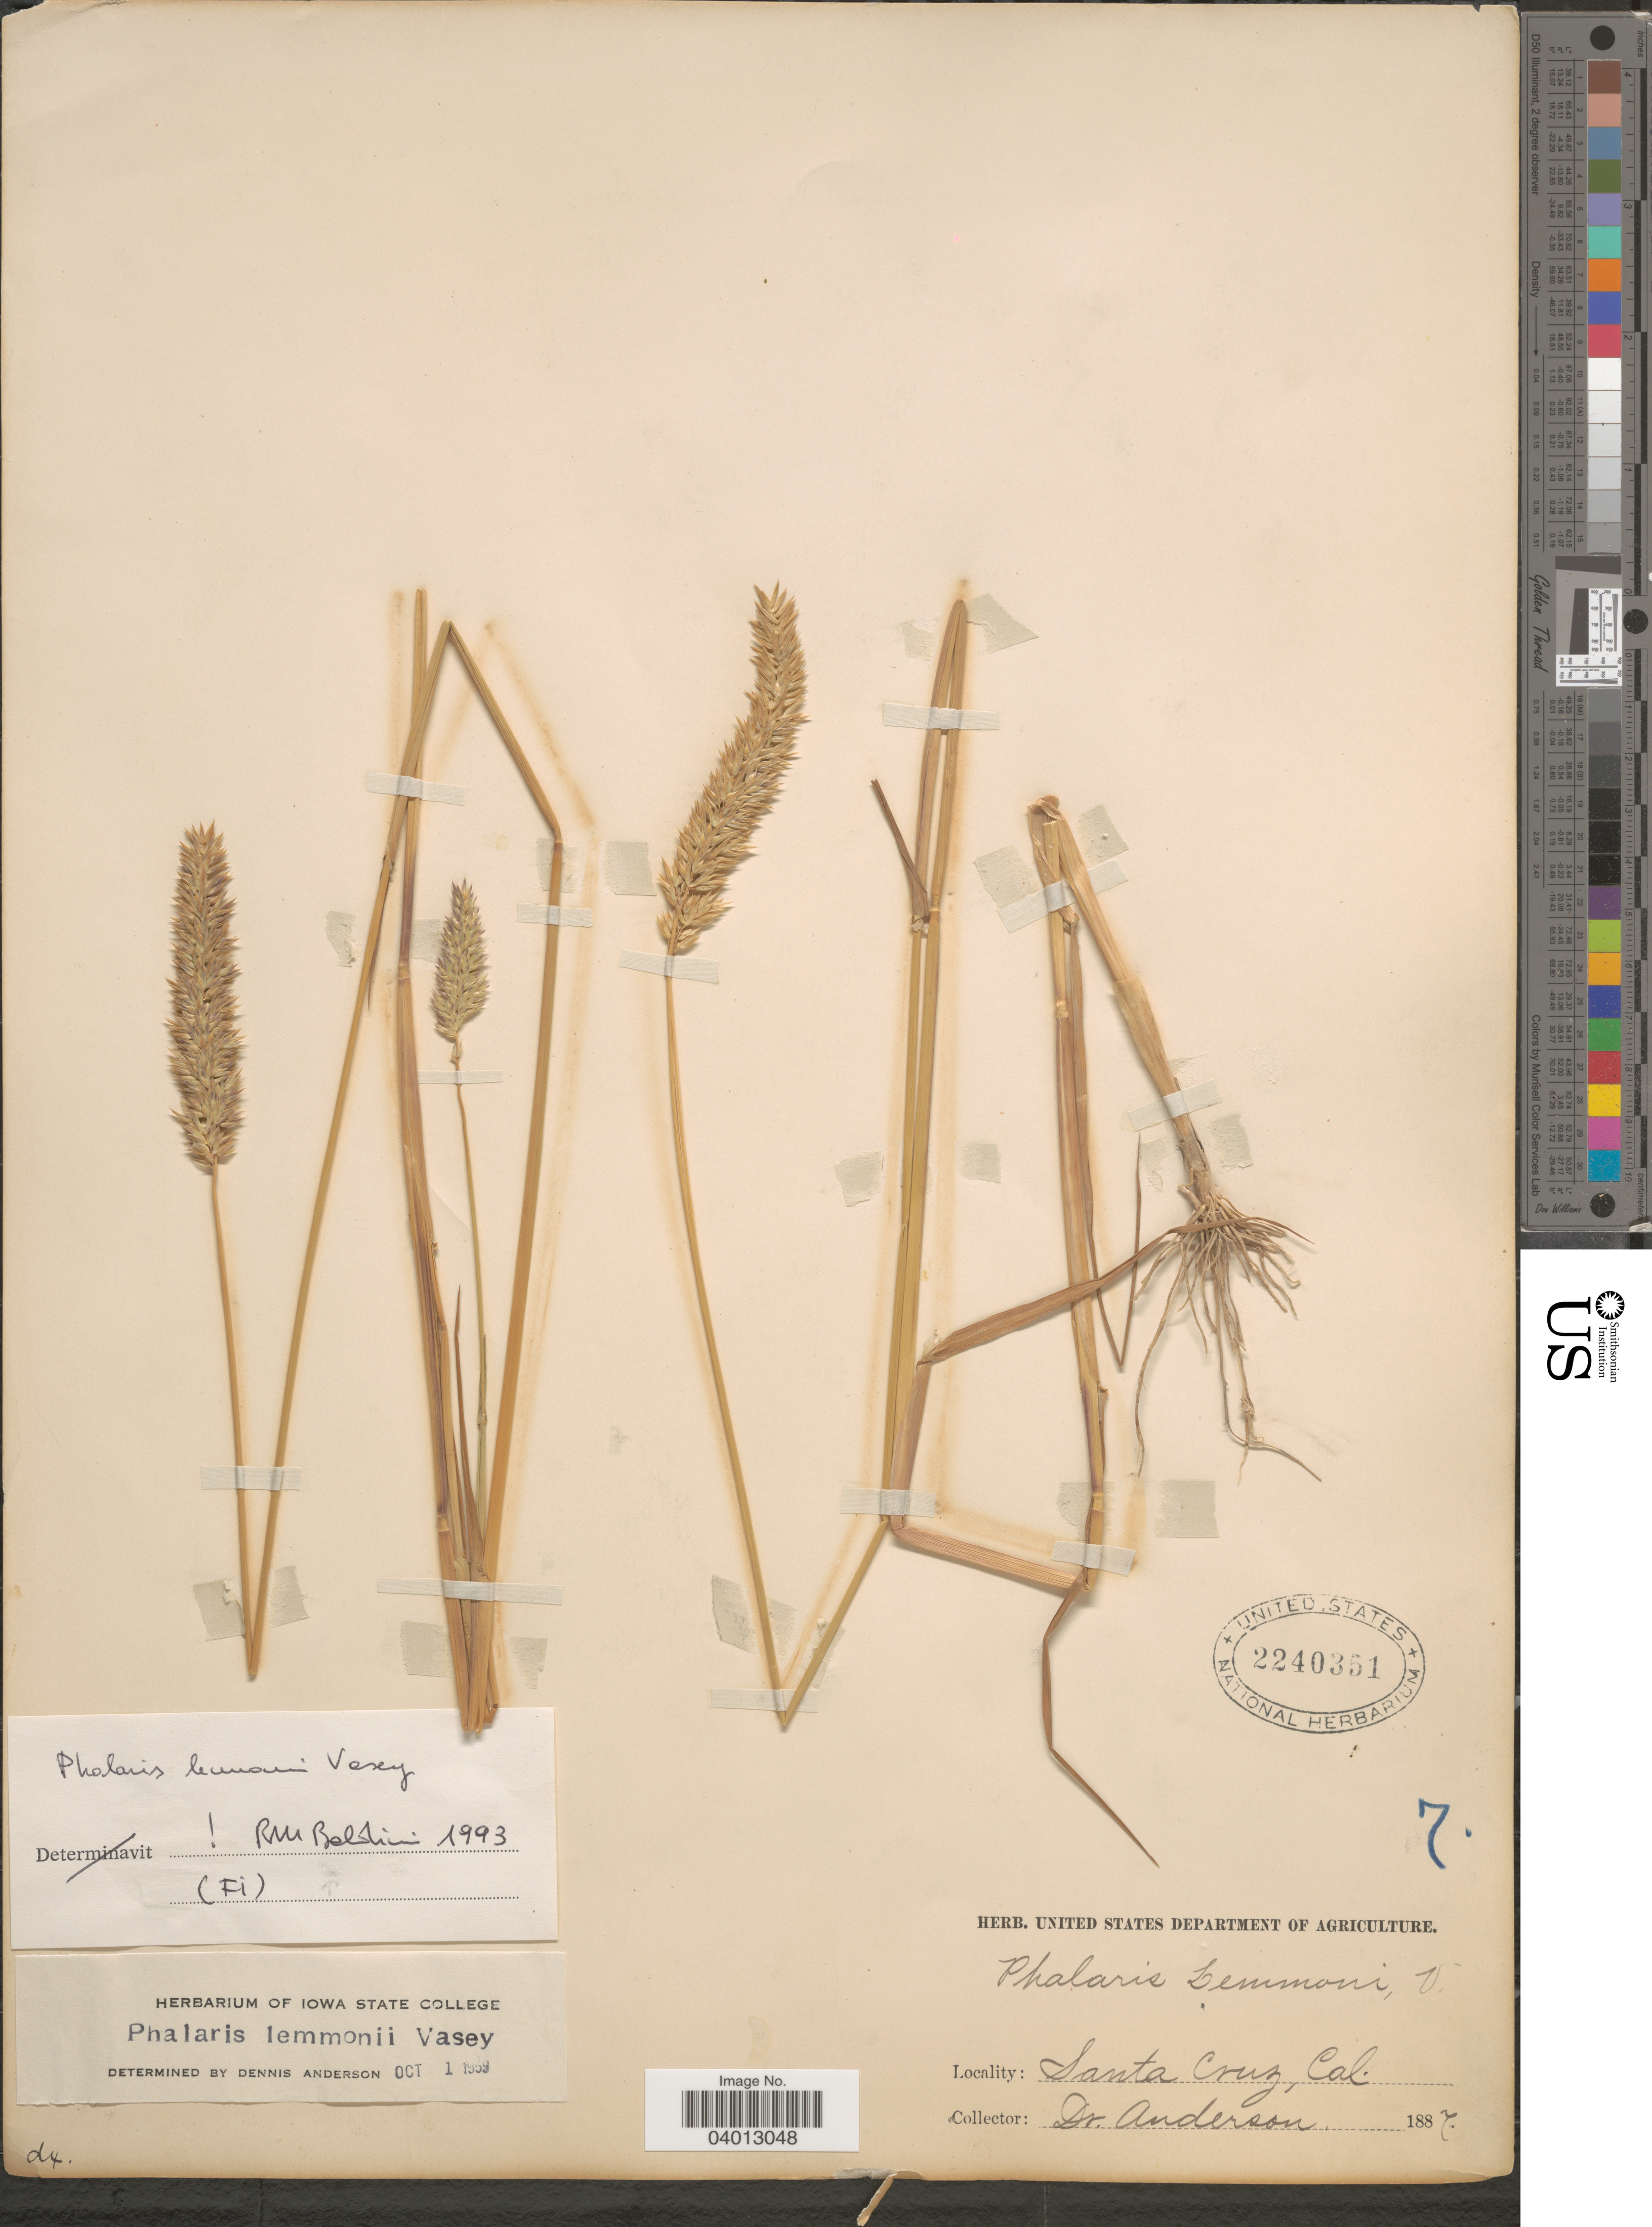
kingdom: Plantae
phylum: Tracheophyta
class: Liliopsida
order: Poales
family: Poaceae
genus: Phalaris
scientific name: Phalaris lemmonii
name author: Vasey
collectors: -. Anderson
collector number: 7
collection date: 1887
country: United States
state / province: California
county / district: Santa Cruz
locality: Santa Cruz.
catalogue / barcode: US 2240351